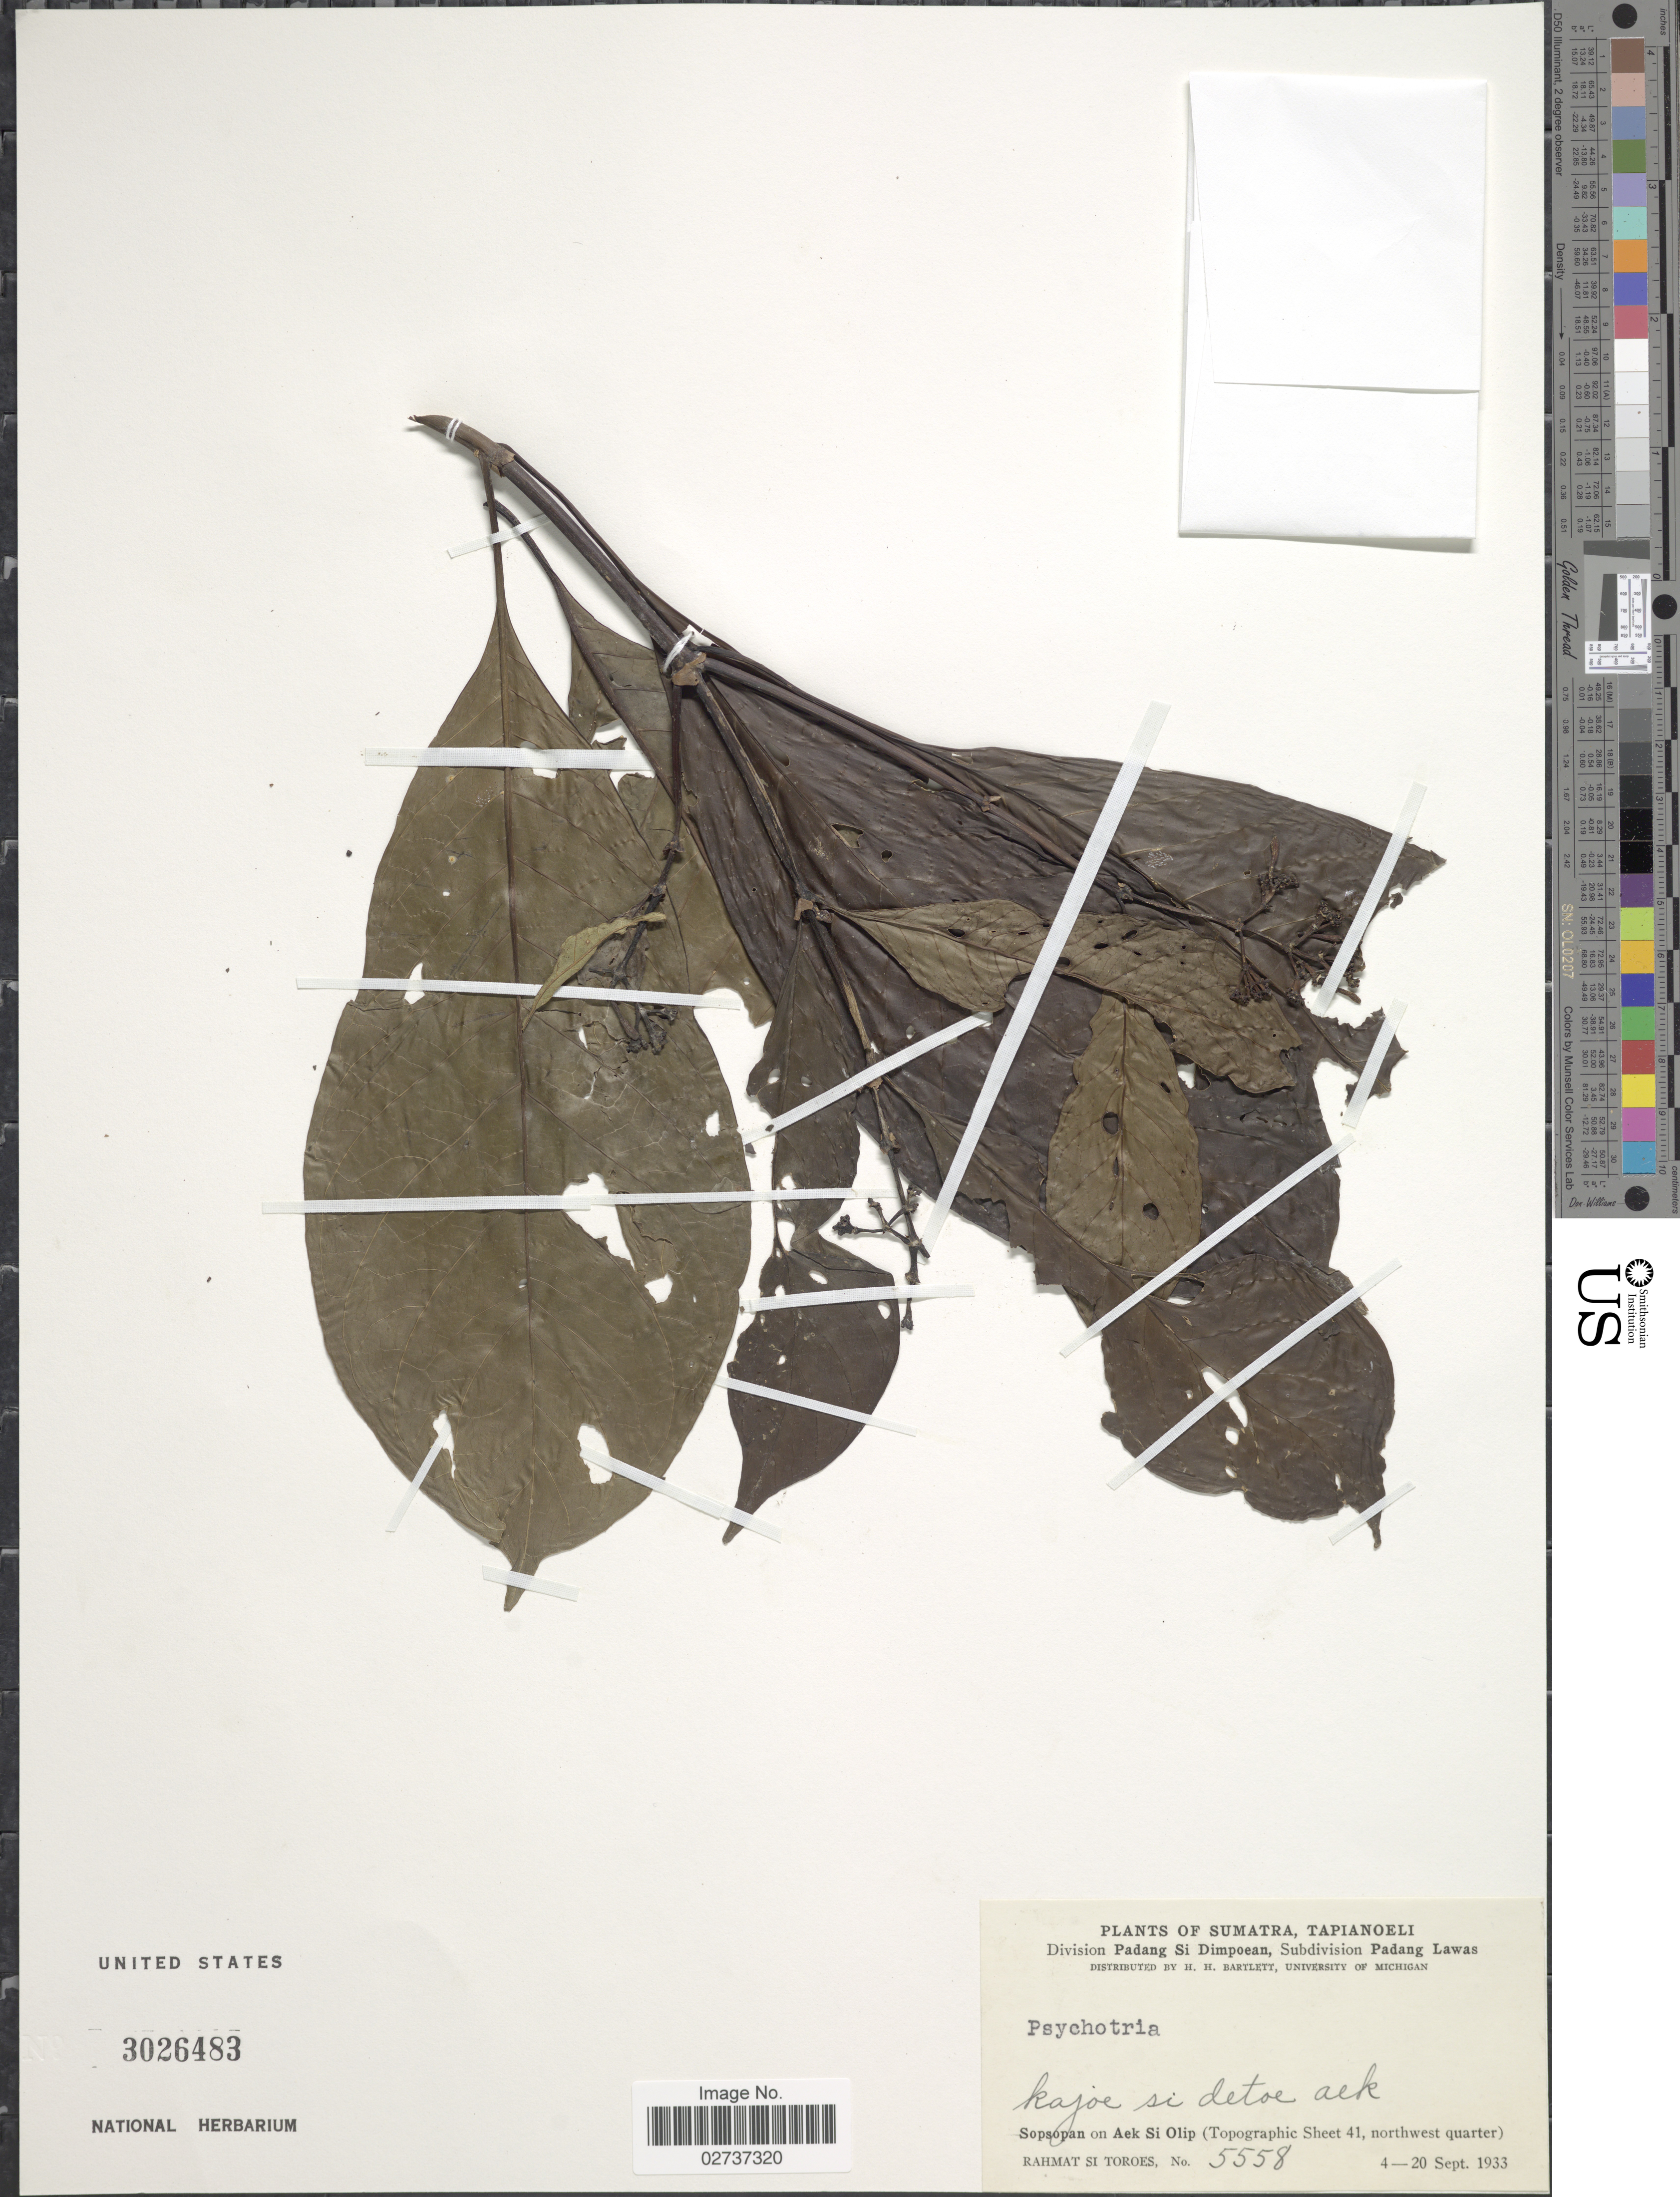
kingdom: Plantae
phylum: Tracheophyta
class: Magnoliopsida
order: Gentianales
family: Rubiaceae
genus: Psychotria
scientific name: Psychotria sp.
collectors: Rahmat Si Boeea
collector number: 5558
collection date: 1933-09-04/1933-09-20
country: Indonesia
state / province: Sumatra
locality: Tapianoeli, Division Padang Si Dimpoean, Subdivision Padang Lawas. Sosopan on Aek Si Olip (Topographic Sheet 41, northwest quarter)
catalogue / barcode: US 3026483